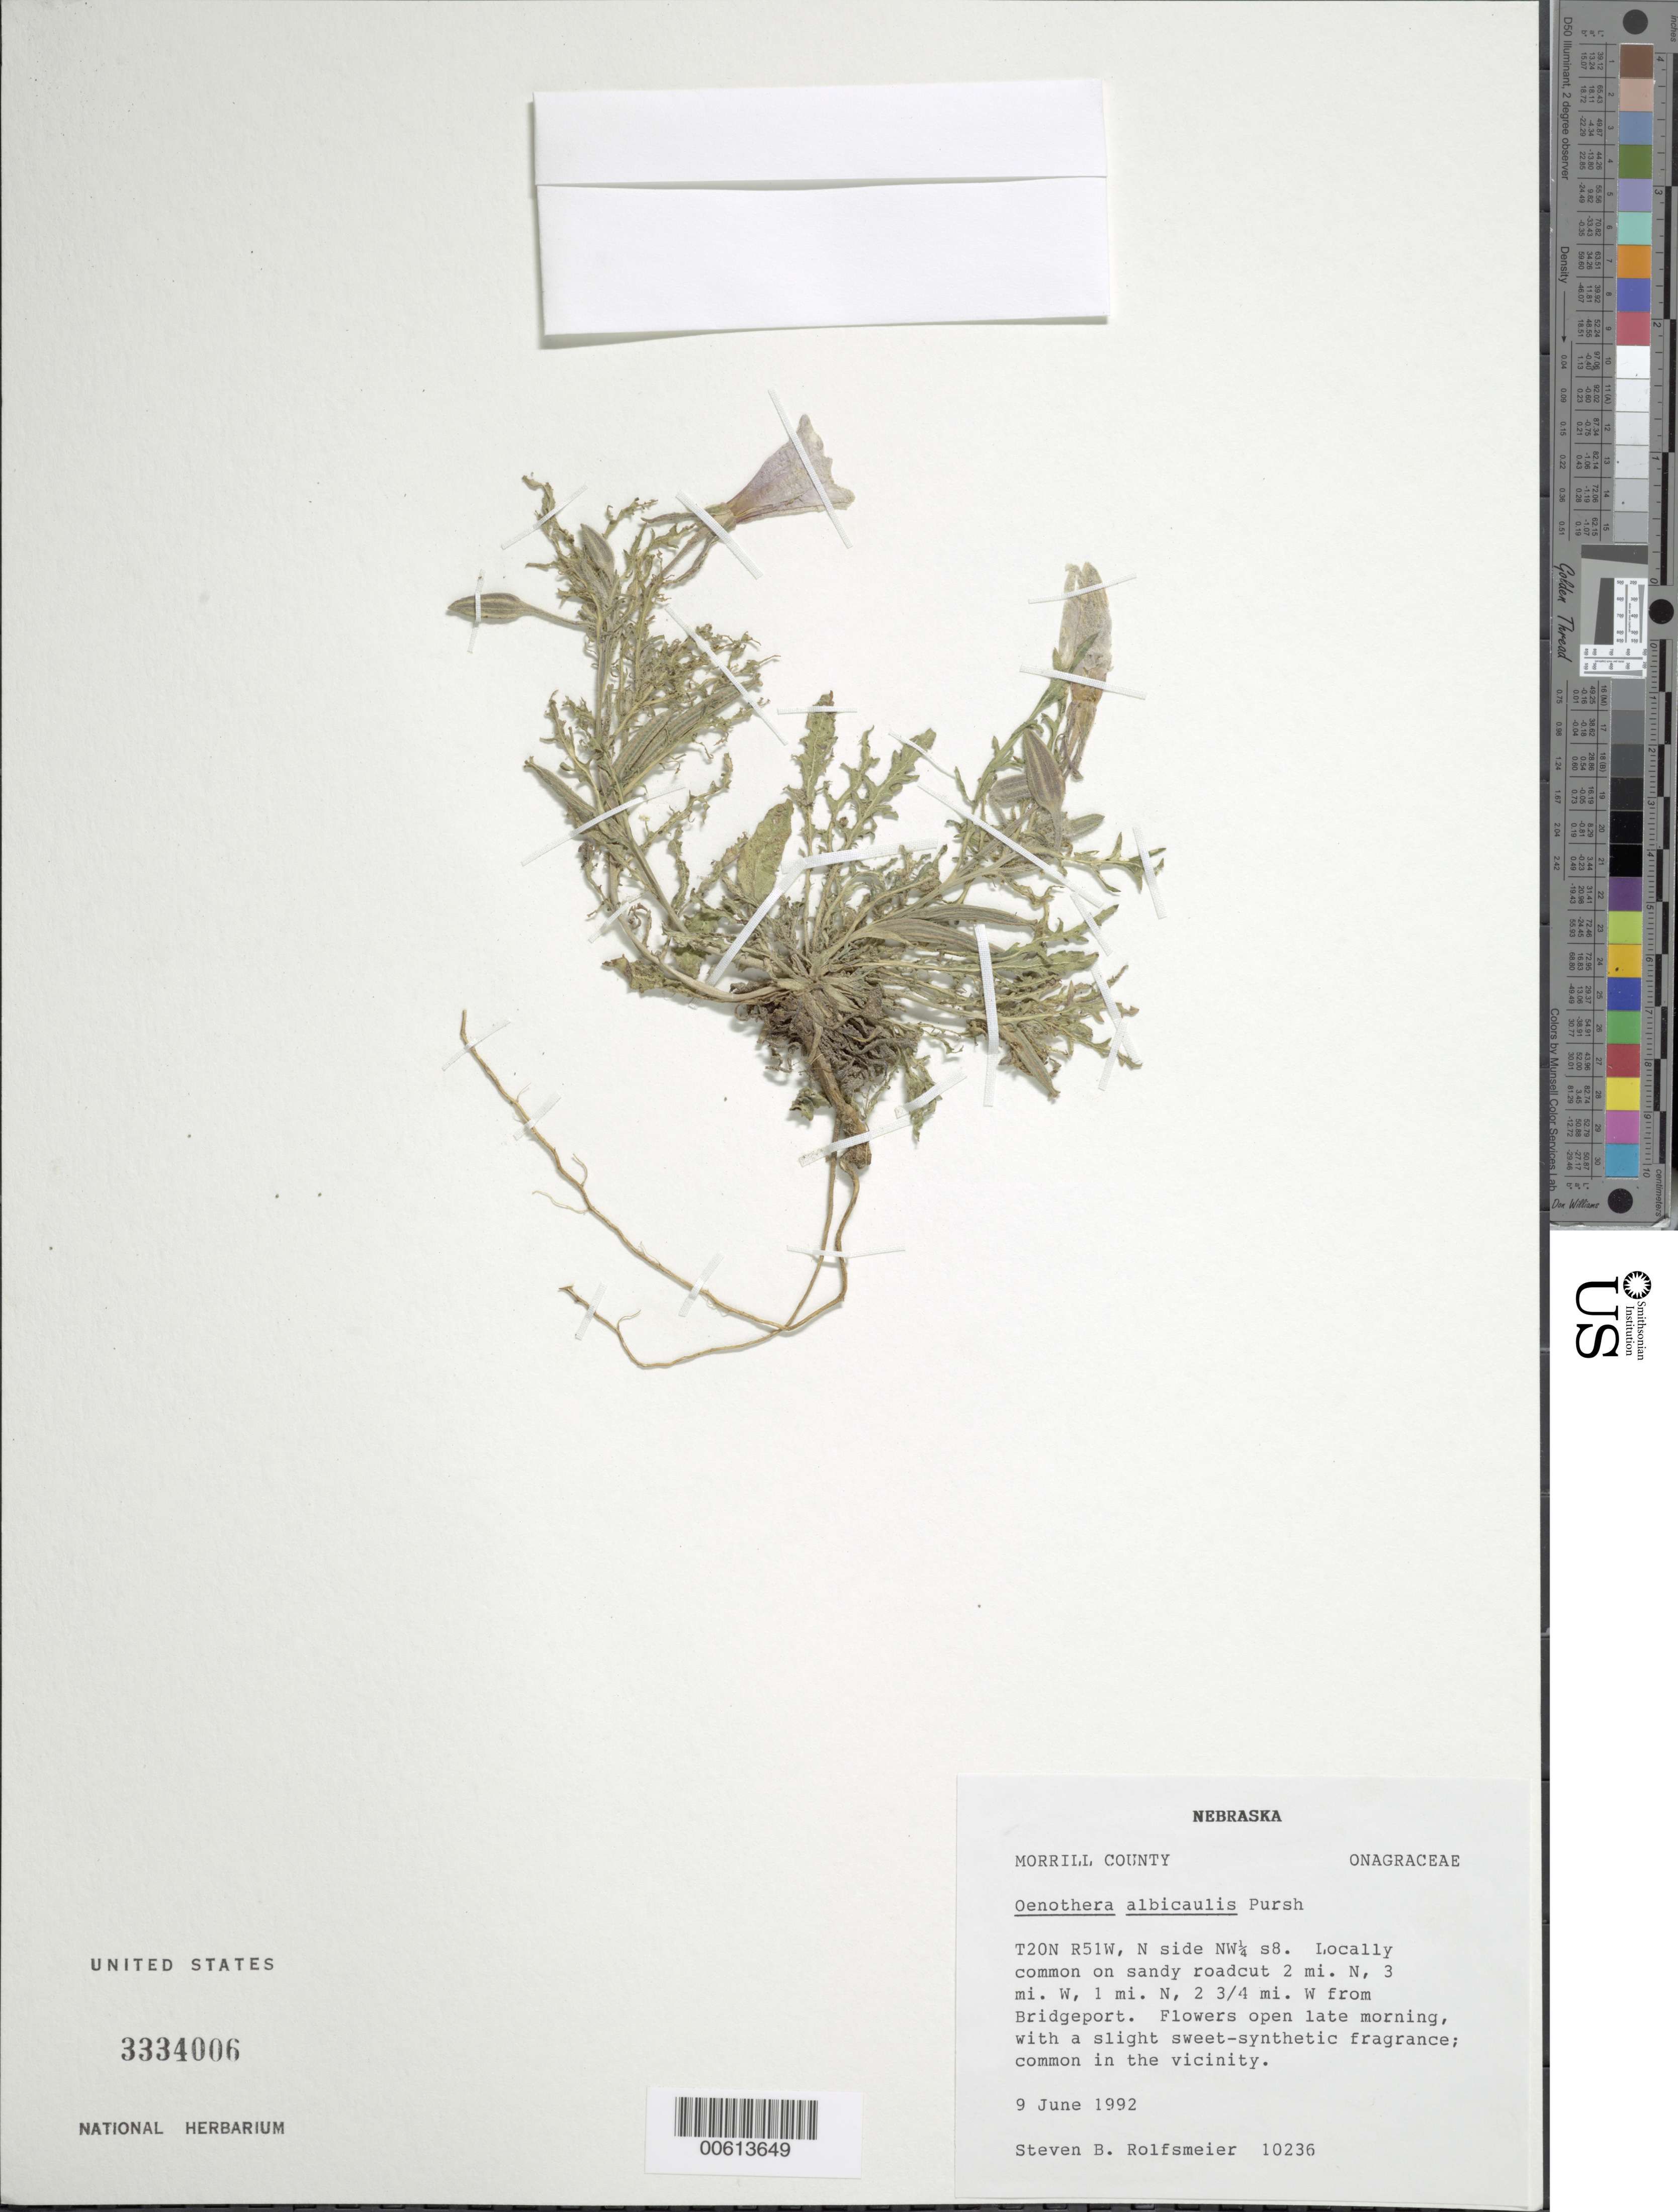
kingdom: Plantae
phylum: Tracheophyta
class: Magnoliopsida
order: Myrtales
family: Onagraceae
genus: Oenothera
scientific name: Oenothera albicaulis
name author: Pursh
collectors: S. Rolfsmeier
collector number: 10236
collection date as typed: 09 Jun 1992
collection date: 1992-06-09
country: United States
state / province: Nebraska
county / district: Morrill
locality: T20N R51W, N side NW1/4 S8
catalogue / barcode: US 3334006